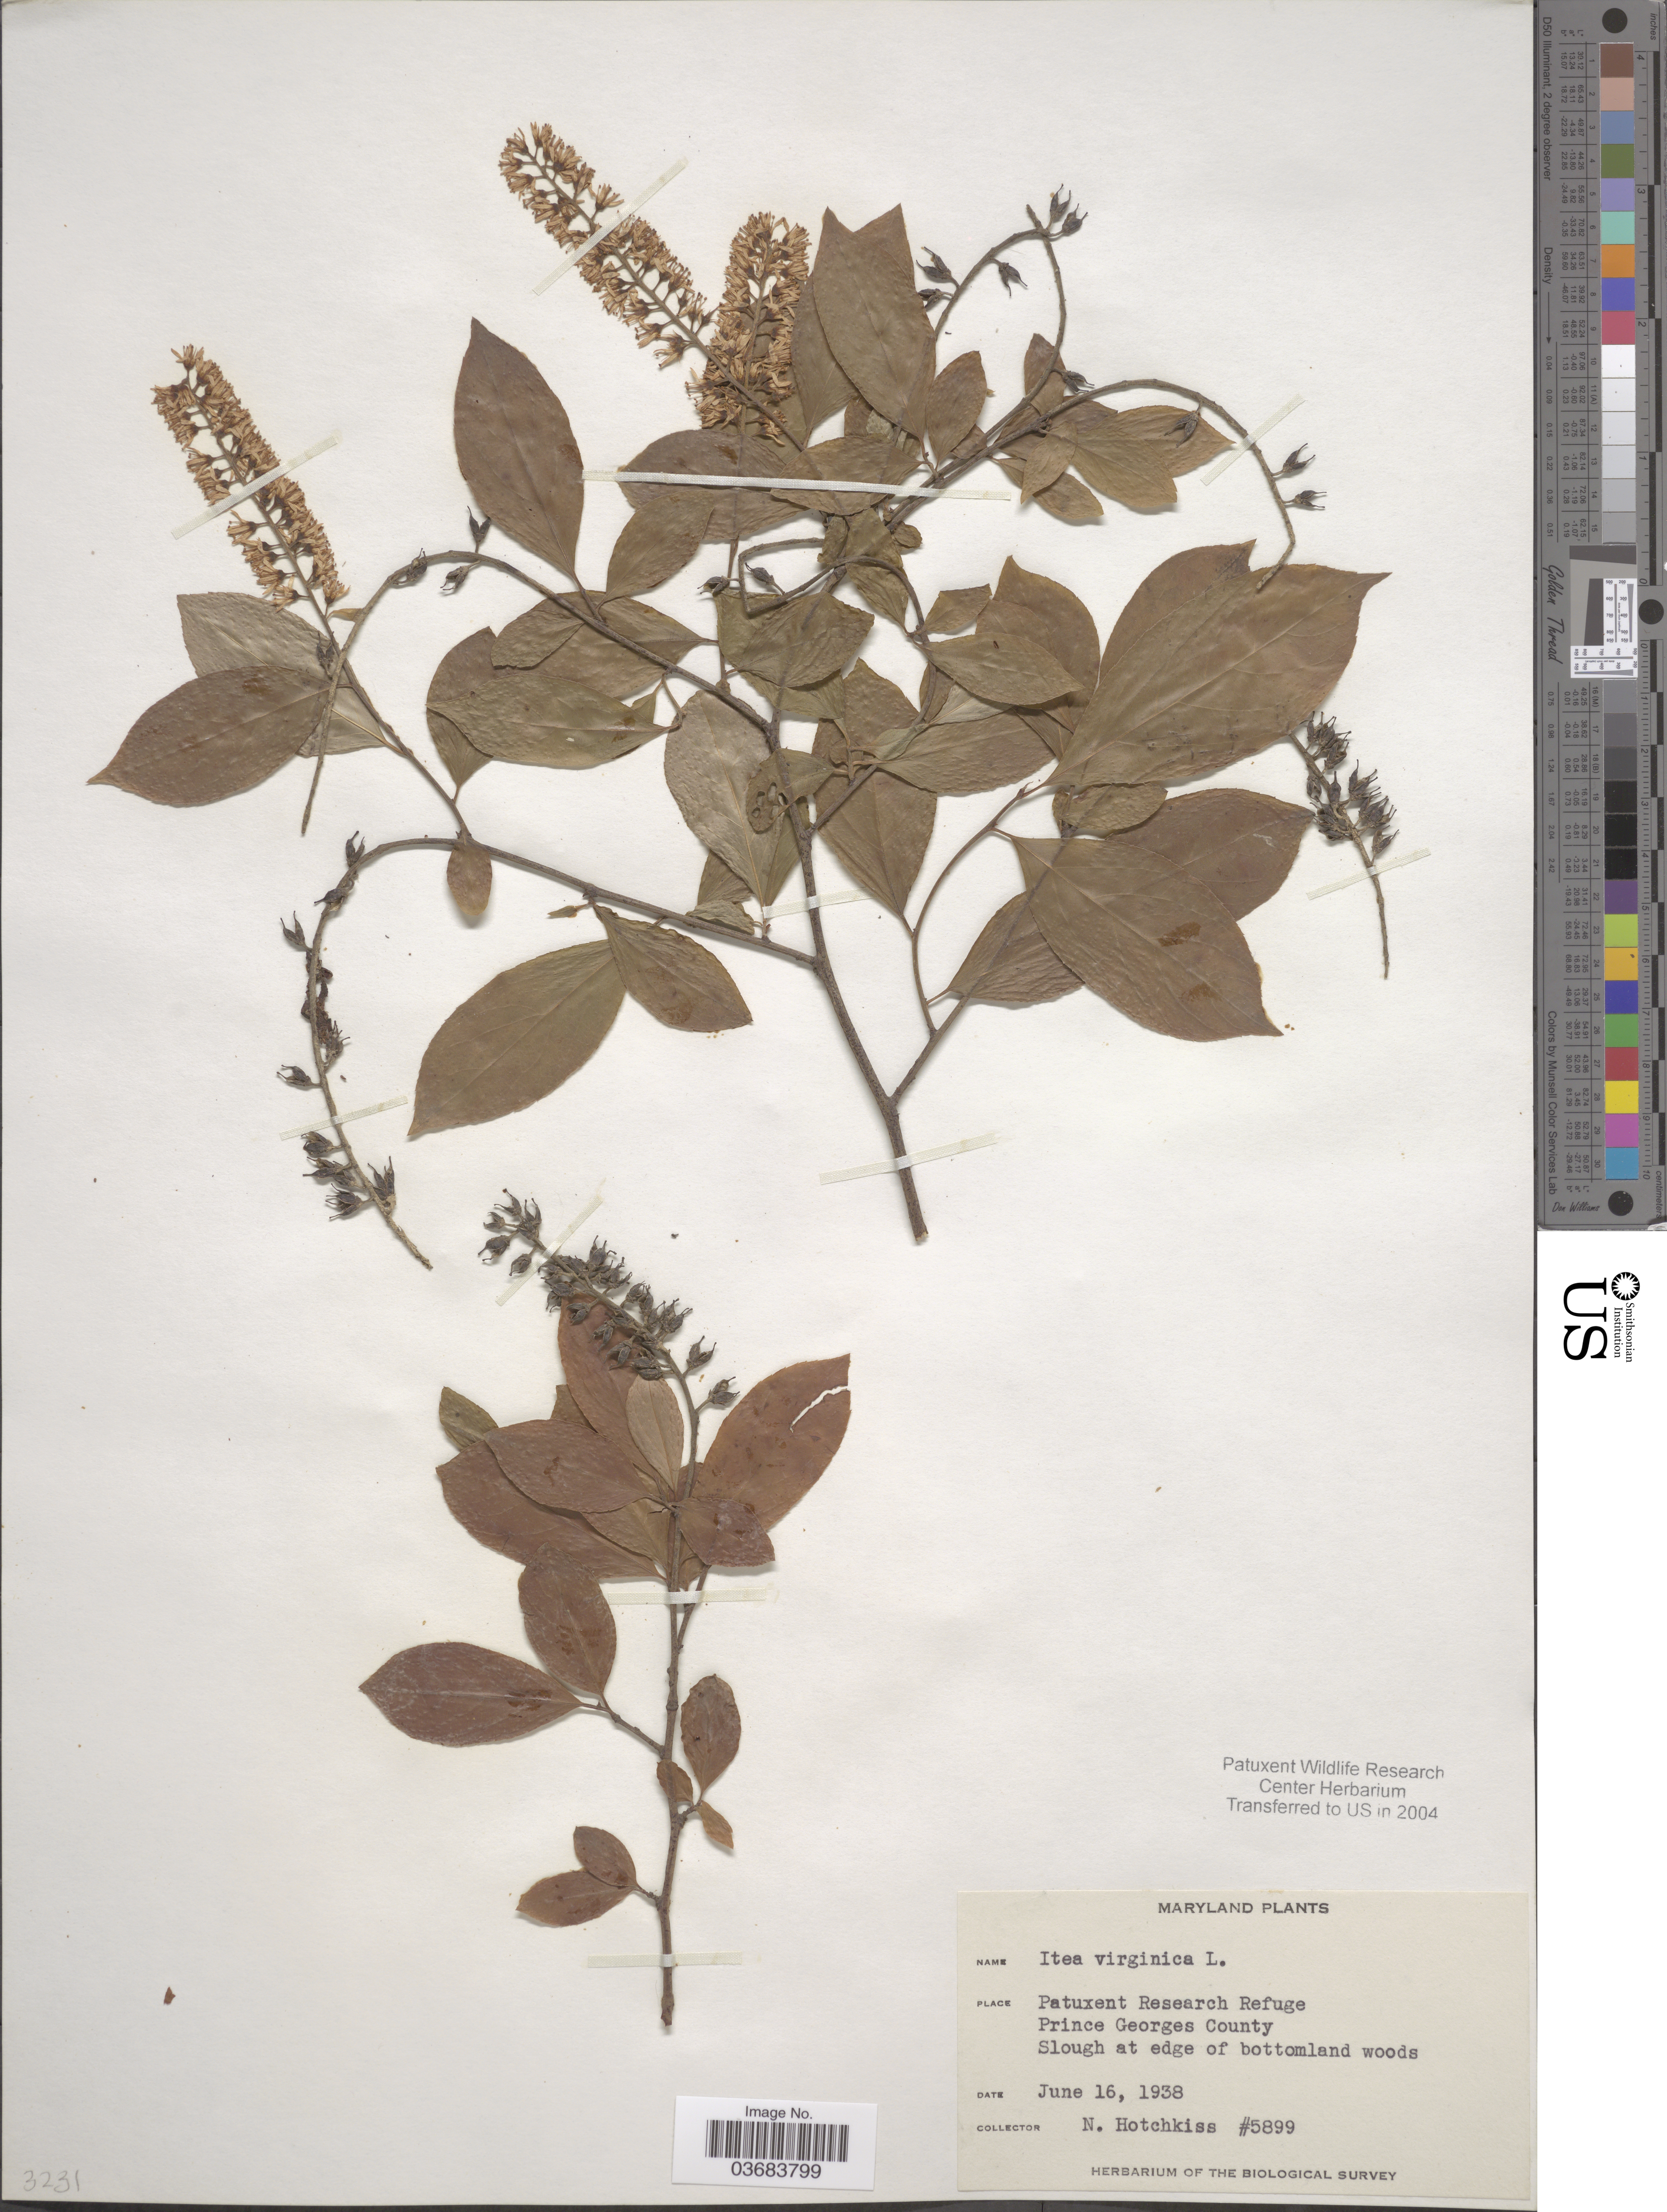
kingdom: Plantae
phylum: Tracheophyta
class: Magnoliopsida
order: Saxifragales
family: Iteaceae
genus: Itea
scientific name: Itea virginica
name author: L.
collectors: N. Hotchkiss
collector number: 5899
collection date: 1938-06-16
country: United States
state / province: Maryland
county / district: Prince George's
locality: Patuxent Research Refuge. Prince Georges County. Slough at edge of bottomland woods. The Biological Survey.